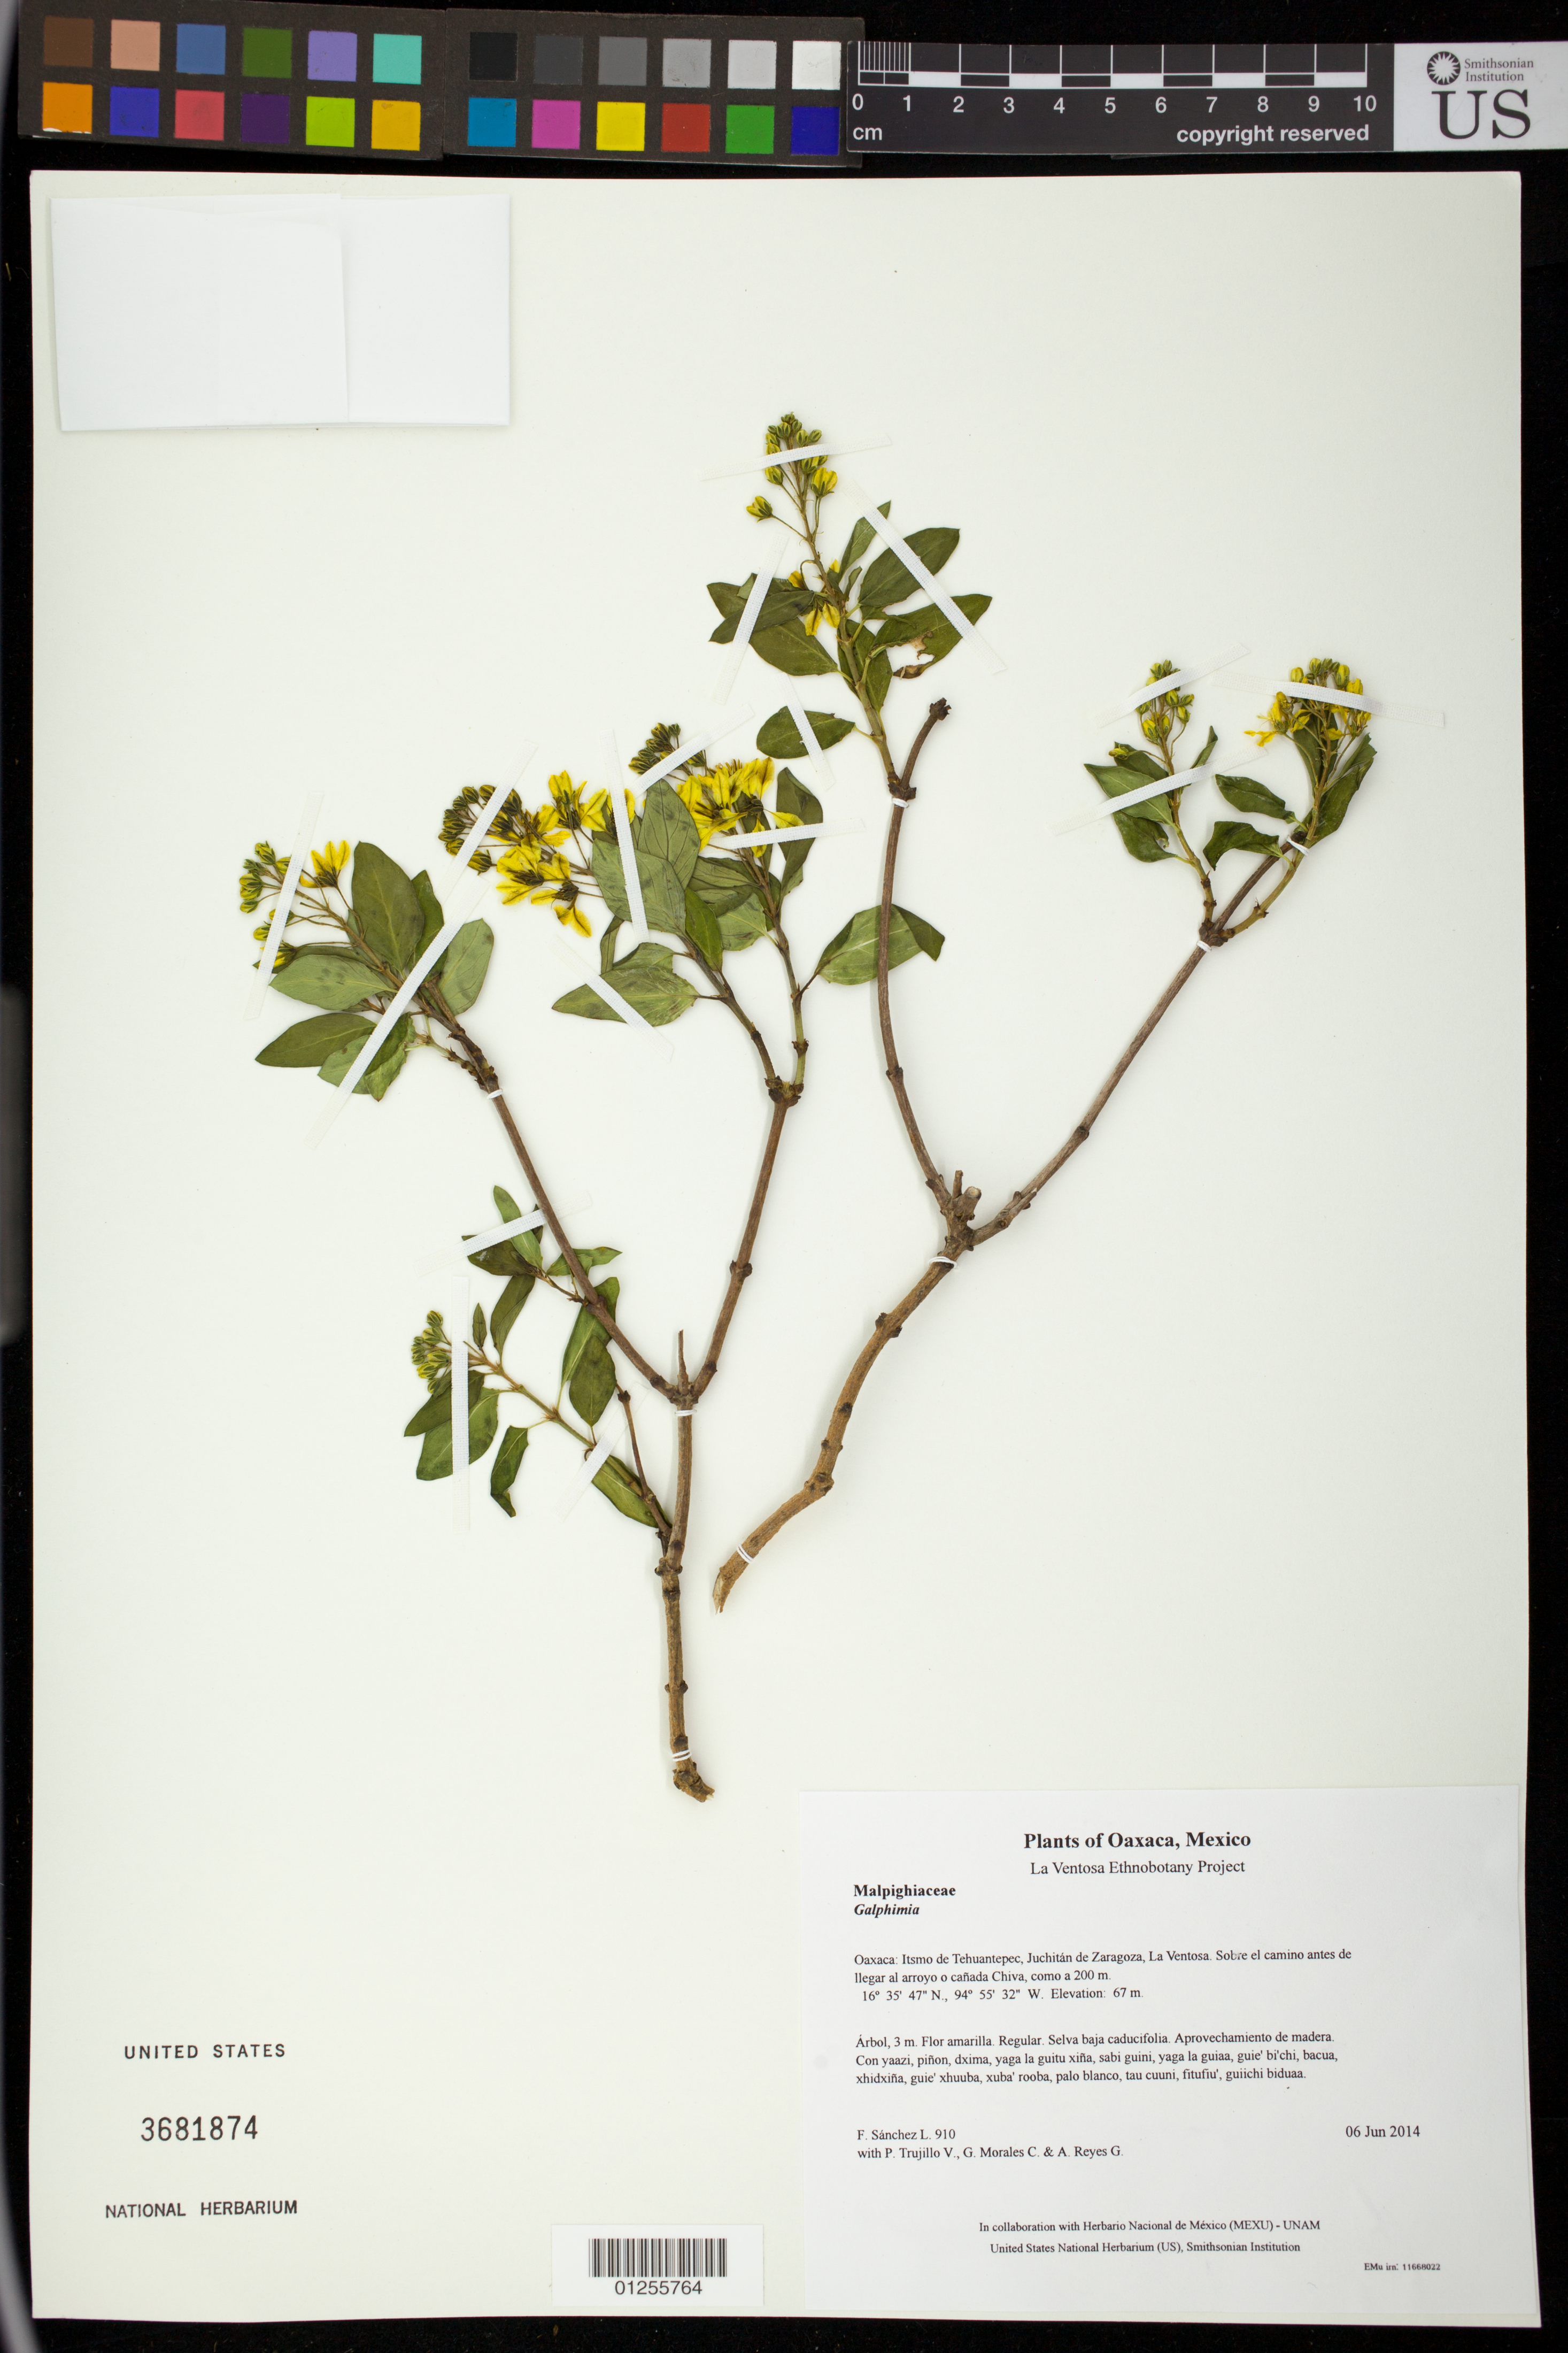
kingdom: Plantae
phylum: Tracheophyta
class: Magnoliopsida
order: Malpighiales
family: Malpighiaceae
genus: Galphimia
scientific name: Galphimia glauca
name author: Cav.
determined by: Reyes García, A.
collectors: F. Sánchez L., P. Trujillo V., G. Morales C. & A. Reyes G.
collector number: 910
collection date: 2014-06-06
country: Mexico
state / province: Oaxaca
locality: Itsmo de Tehuantepec, Juchitán de Zaragoza, La Ventosa. Sobre el camino antes de llegar al arroyo o cañada Chiva, como a 200 m.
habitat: Selva baja caducifolia. Aprovechamiento de madera.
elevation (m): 67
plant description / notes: JEBOT, MEXU, SERO, US; Yaga. 3 m. Guie' naguchi. Nuu.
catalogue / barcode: US 3681874